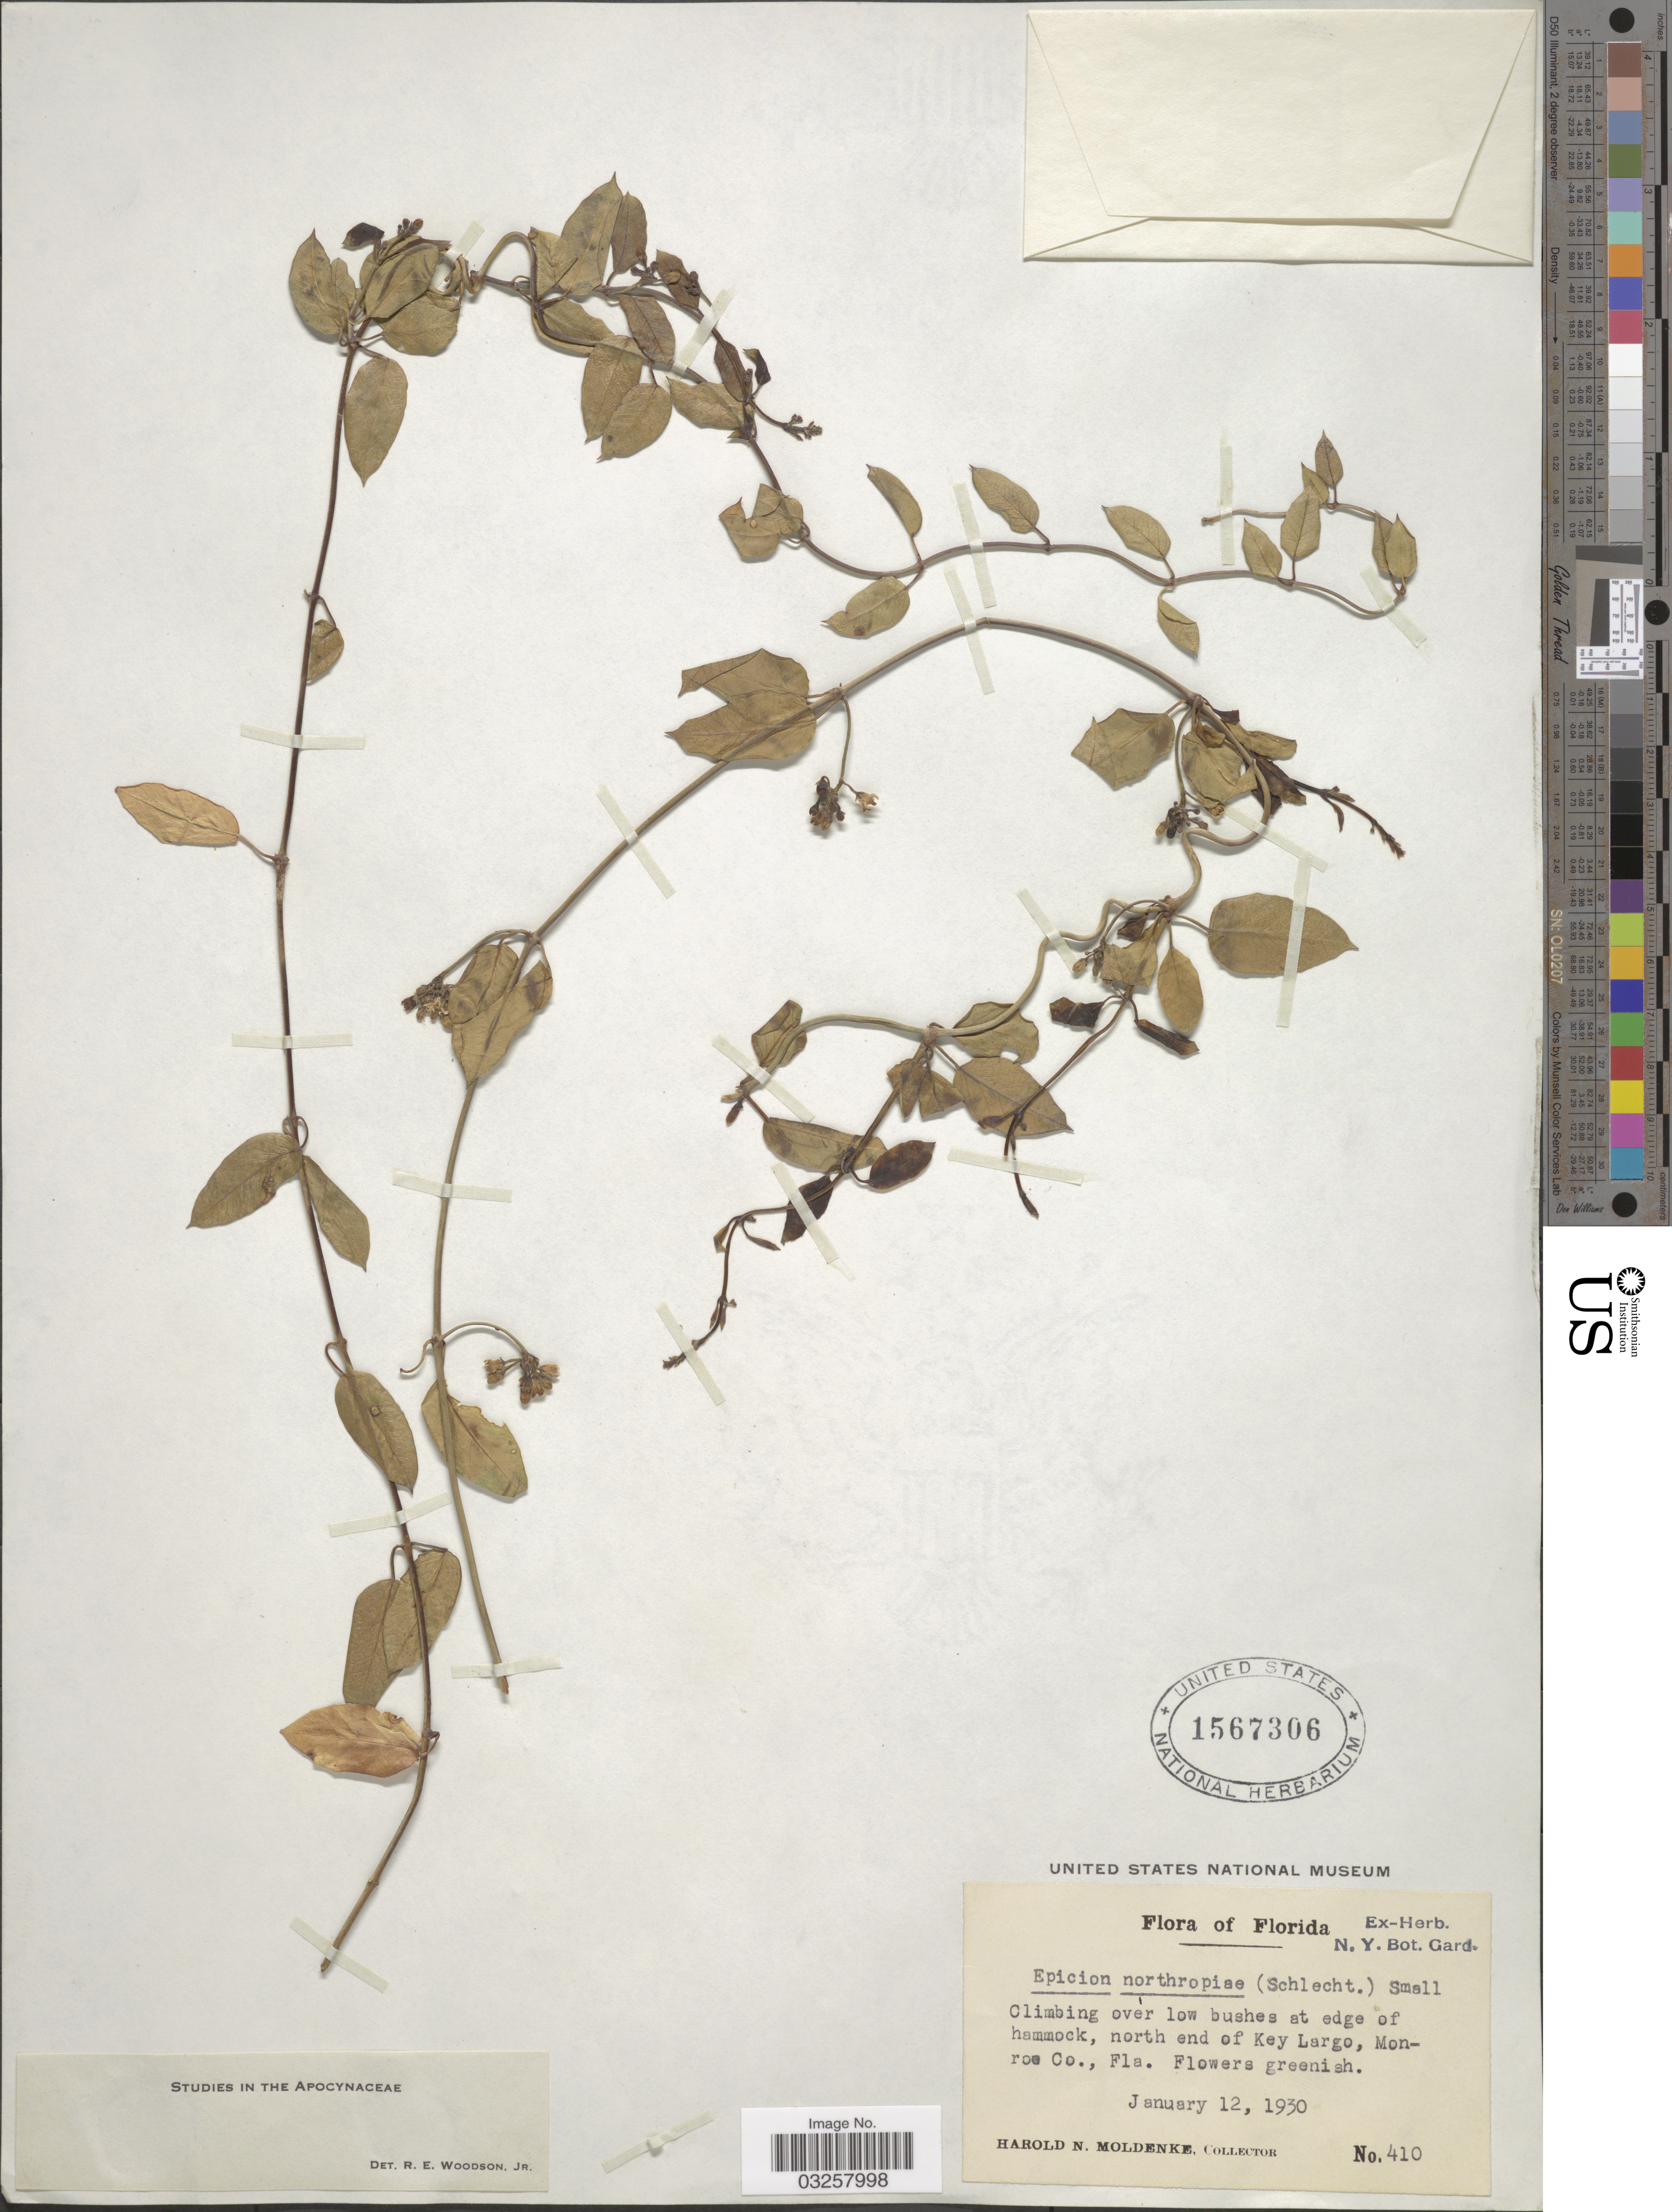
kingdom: Plantae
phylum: Tracheophyta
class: Magnoliopsida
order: Gentianales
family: Apocynaceae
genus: Metastelma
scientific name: Metastelma bahamense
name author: Griseb.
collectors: H. N. Moldenke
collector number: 410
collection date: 1930-01-12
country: United States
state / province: Florida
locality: North end of Key Largo, Monroe Co., Fla.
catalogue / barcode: US 1567306